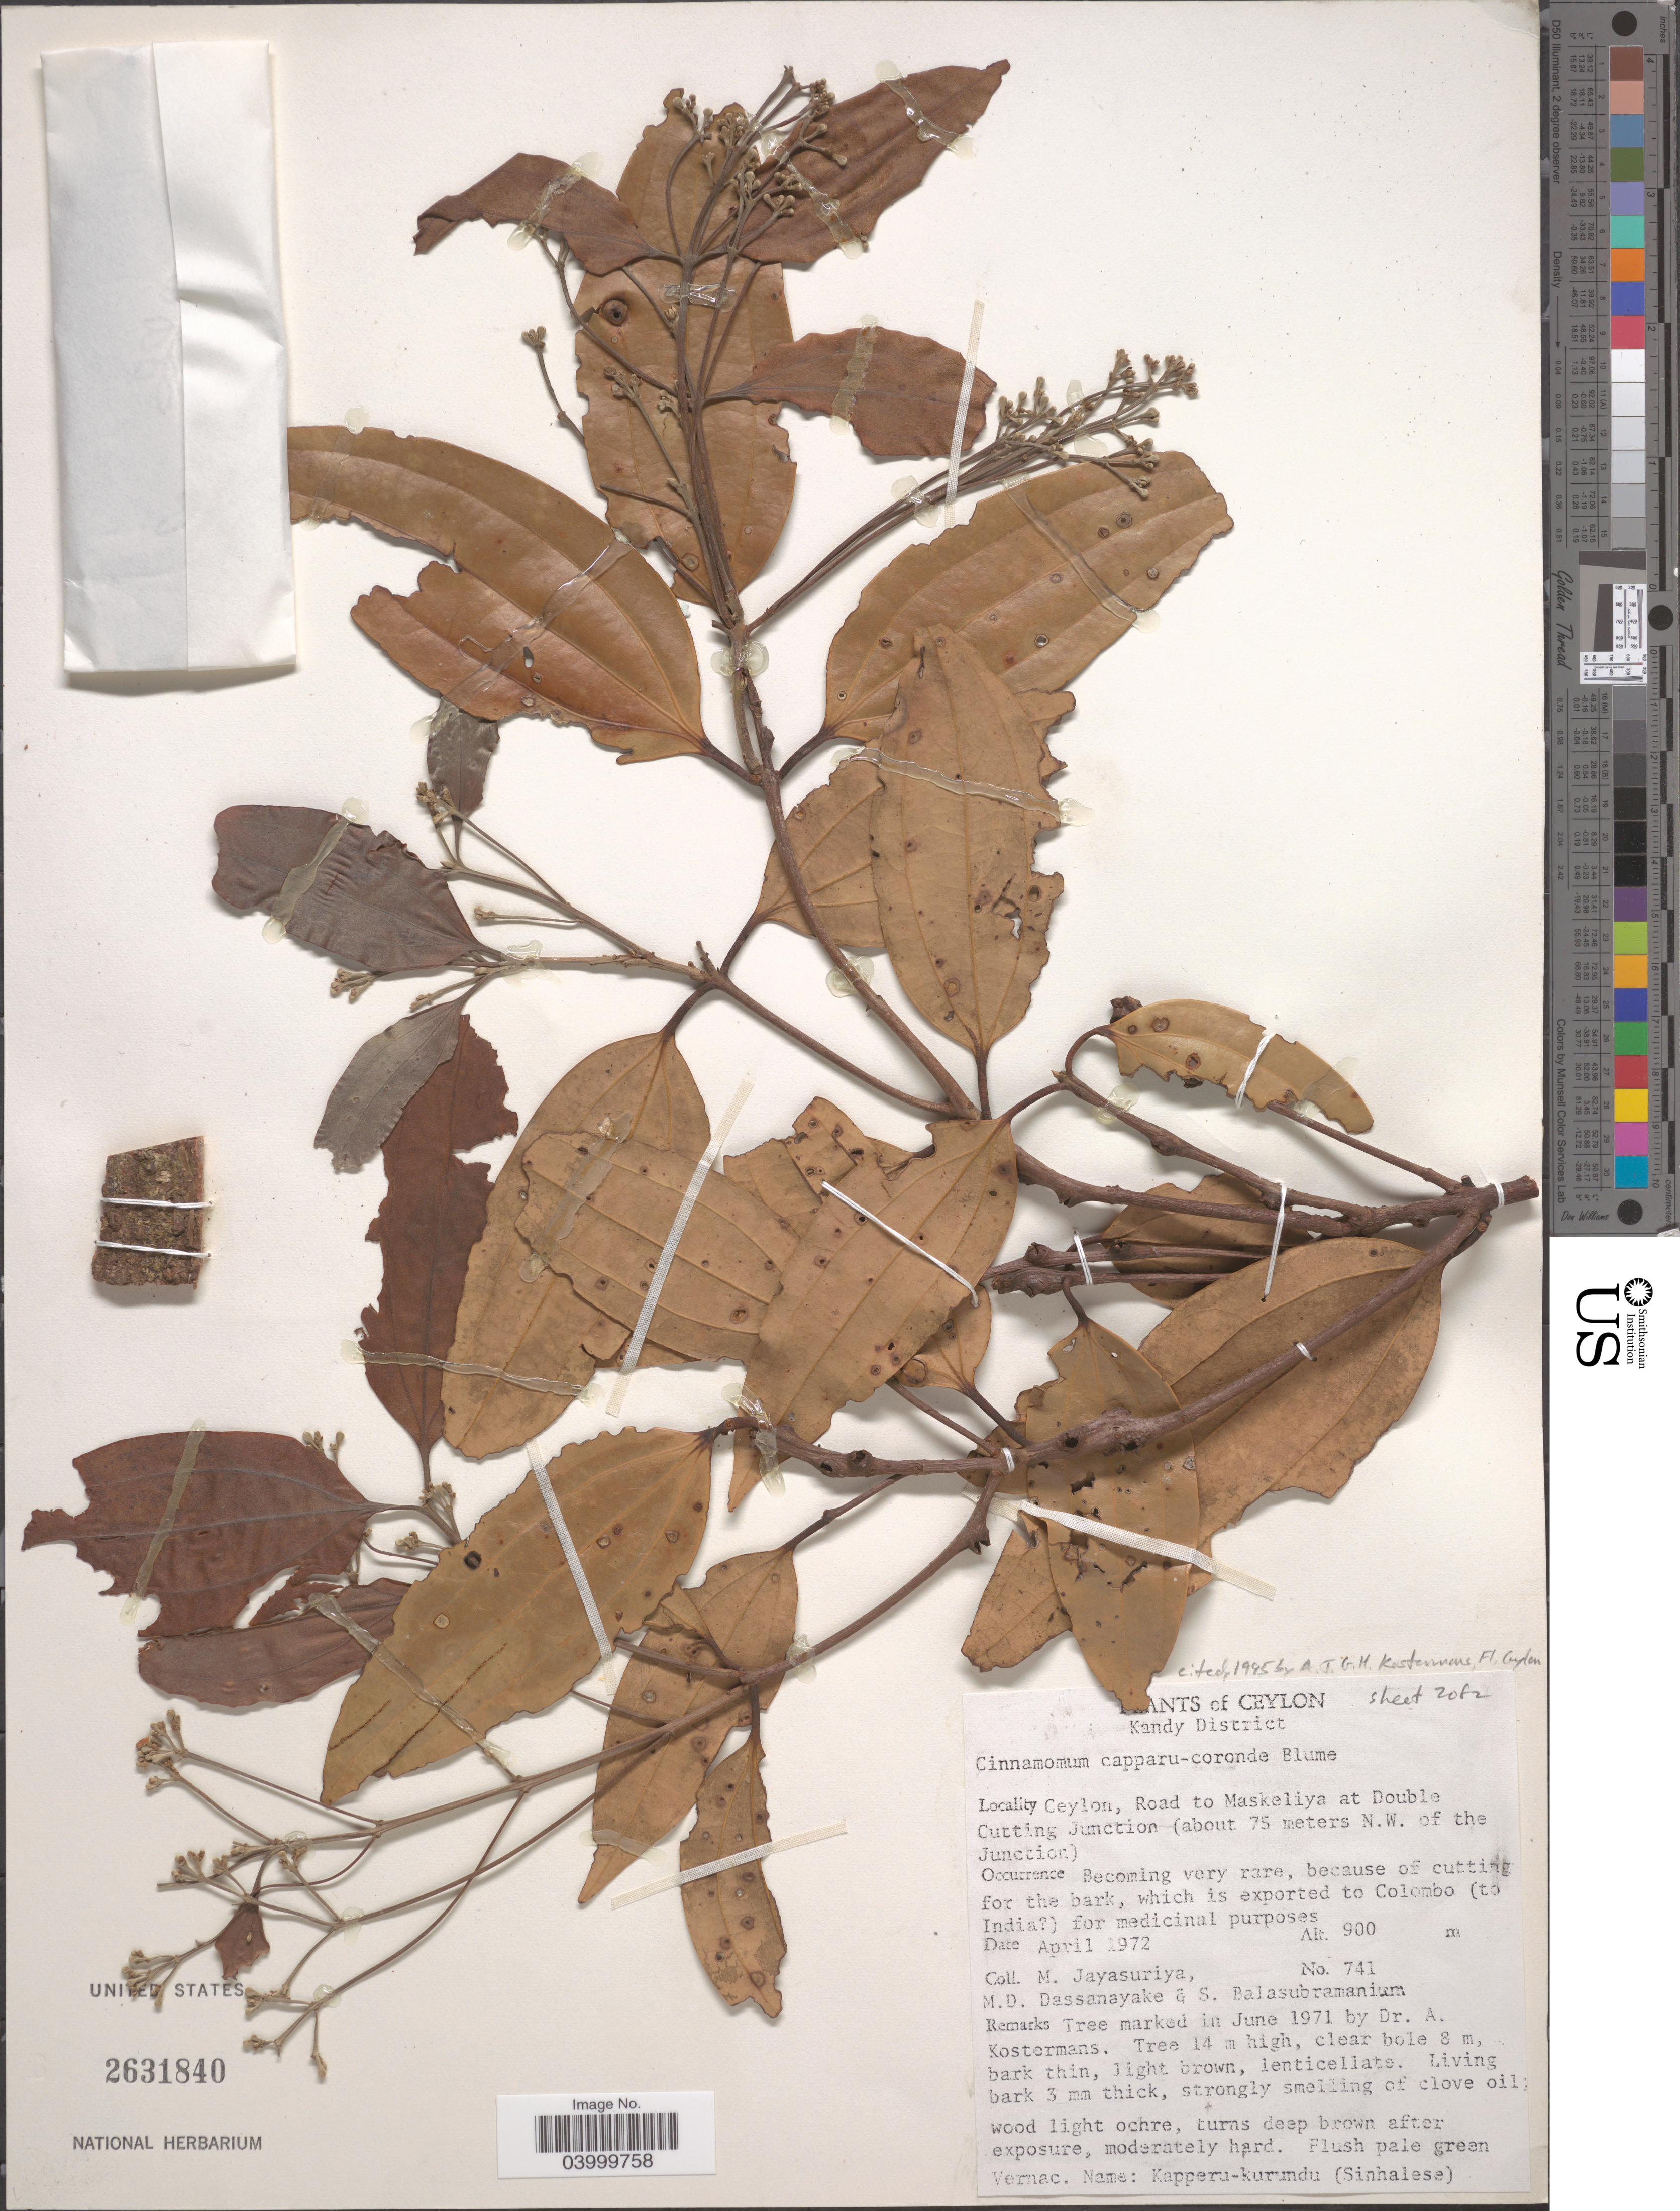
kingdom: Plantae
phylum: Tracheophyta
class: Magnoliopsida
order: Laurales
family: Lauraceae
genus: Cinnamomum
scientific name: Cinnamomum cappara-coronde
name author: Blume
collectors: M. Jayasuriya, M. D. Dassanayake & S. Balasubramanium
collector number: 741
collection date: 1972-04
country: Sri Lanka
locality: Ceylon. Kandy District. Ceylon, Road to Maskeliya at Double Cutting Junction (about 75 meters N.W. of the Junction).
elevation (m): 900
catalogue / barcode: US 2631840